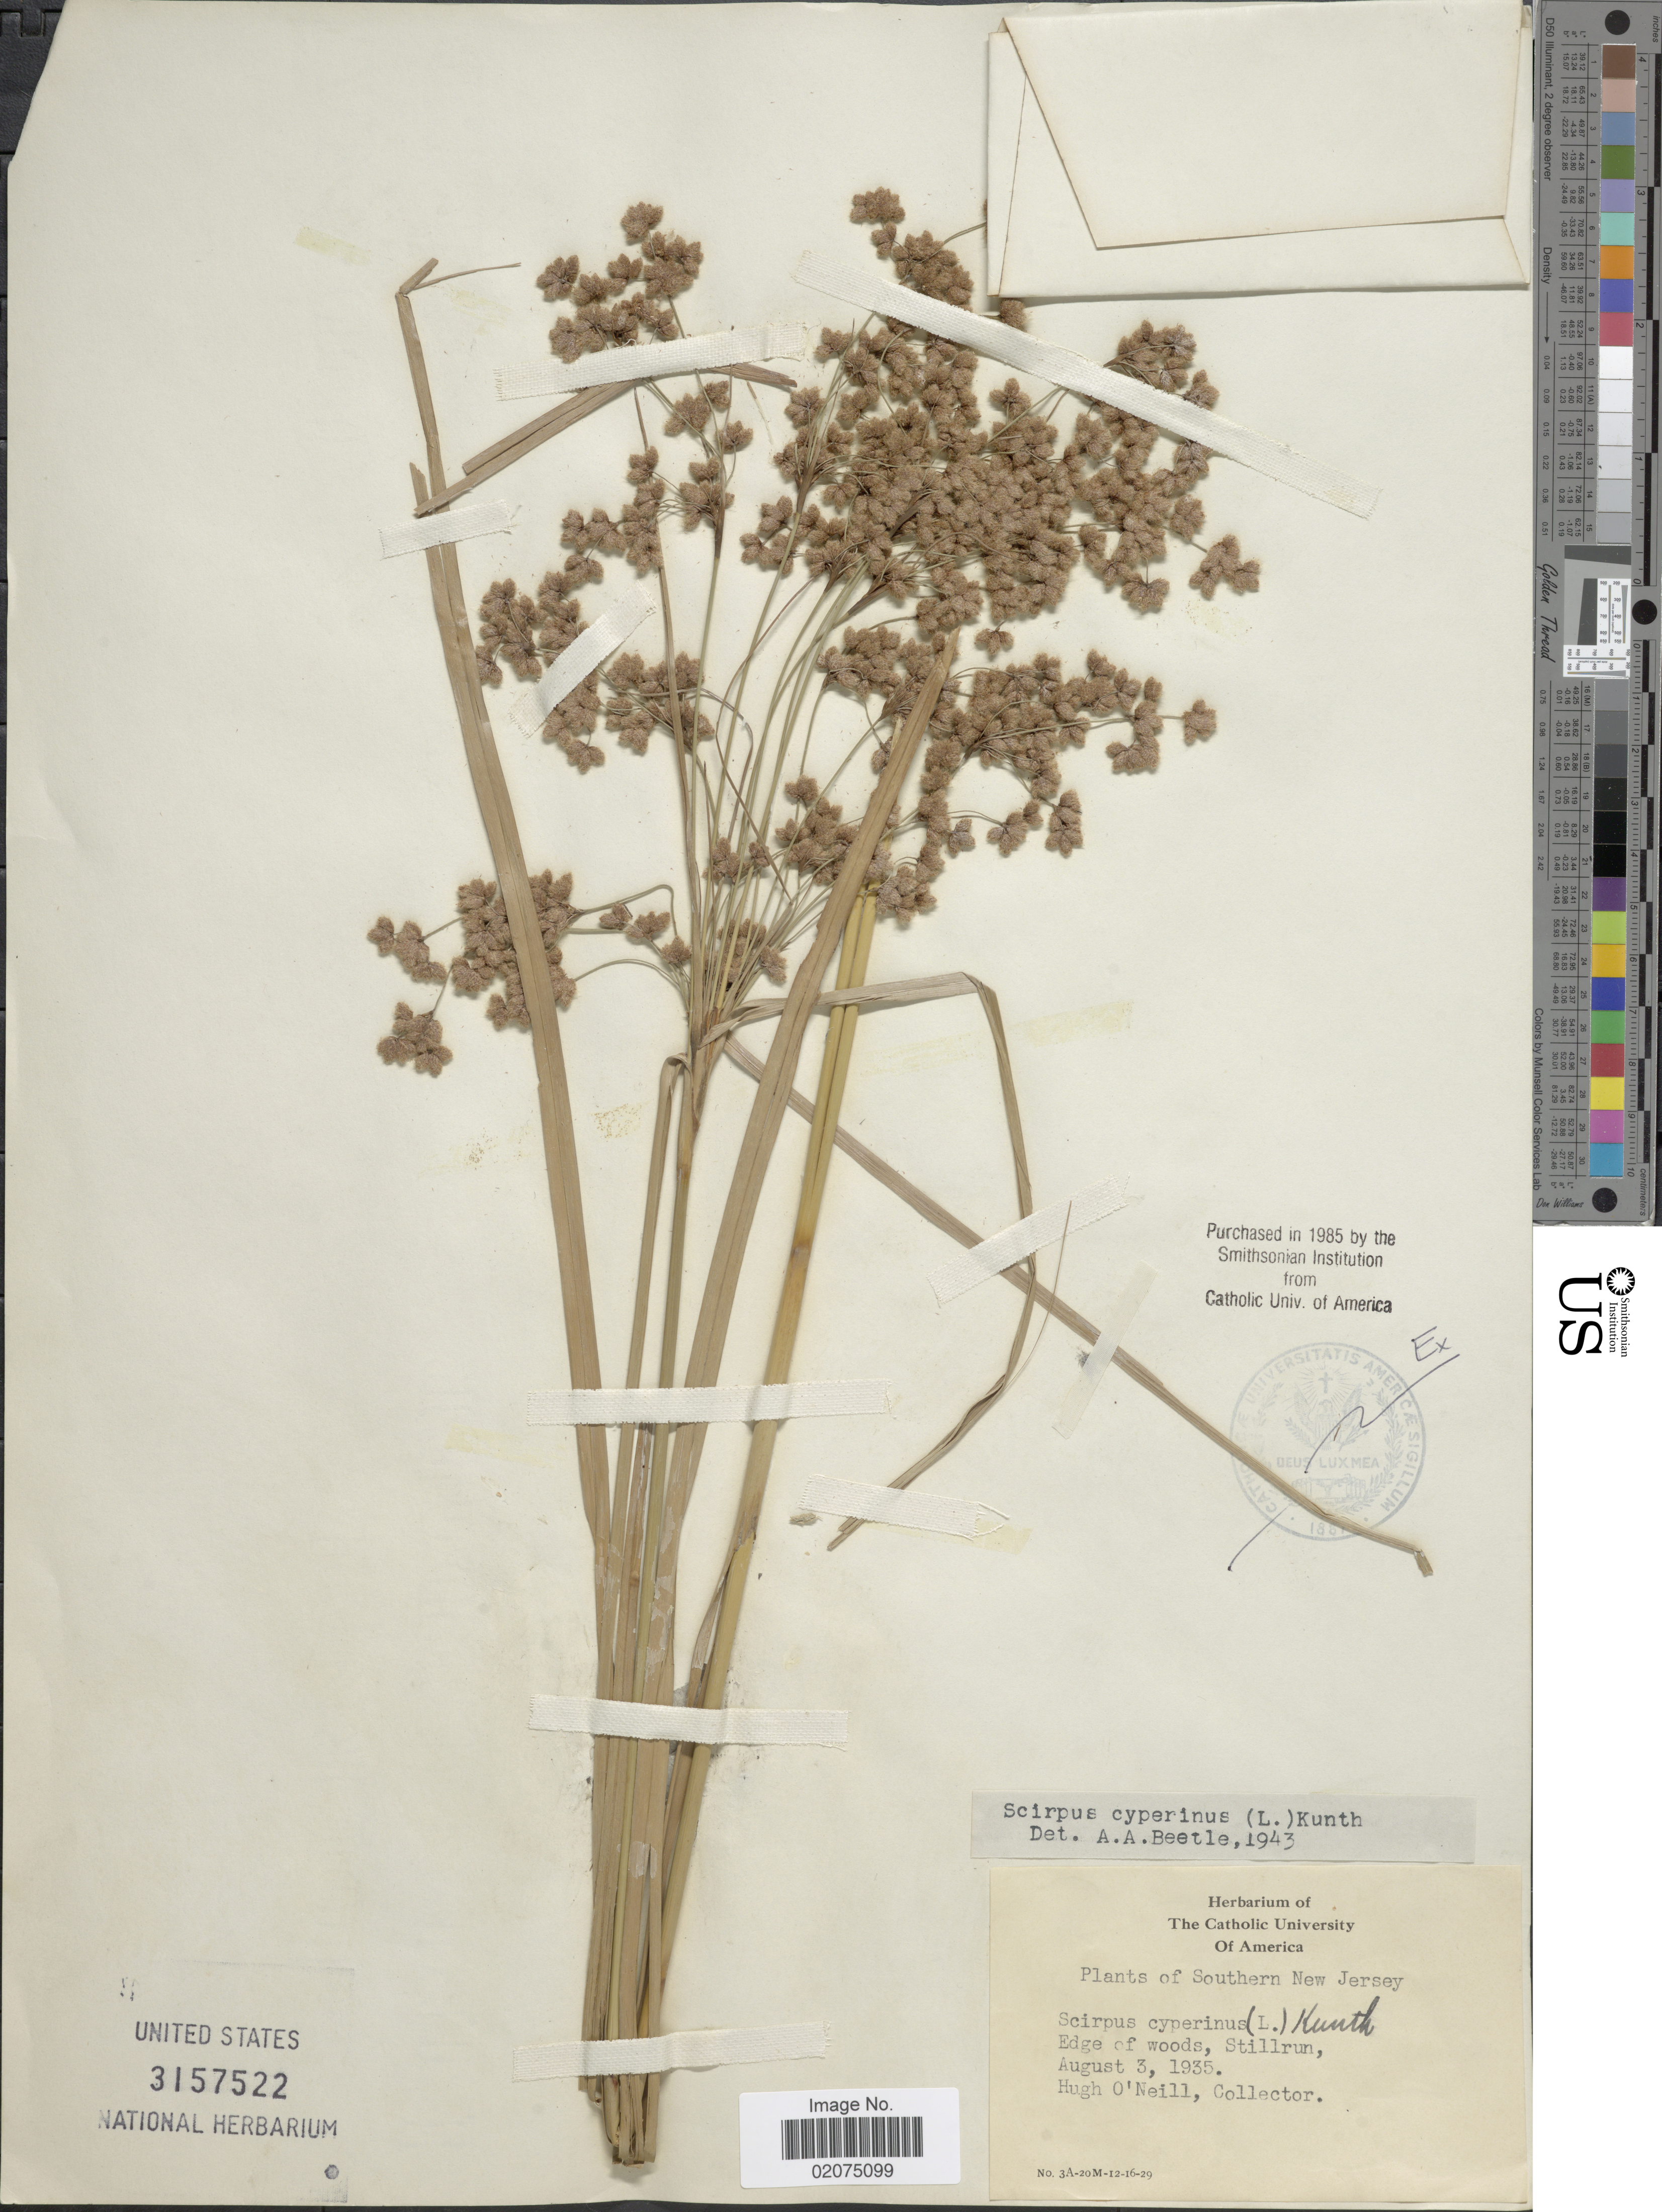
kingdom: Plantae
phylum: Tracheophyta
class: Liliopsida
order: Poales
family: Cyperaceae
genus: Scirpus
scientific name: Scirpus cyperinus (L.) Kunth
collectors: H. O'Neill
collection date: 1935-08-03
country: United States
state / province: New Jersey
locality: Southern New Jersey, Stillrun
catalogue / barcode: US 3157522